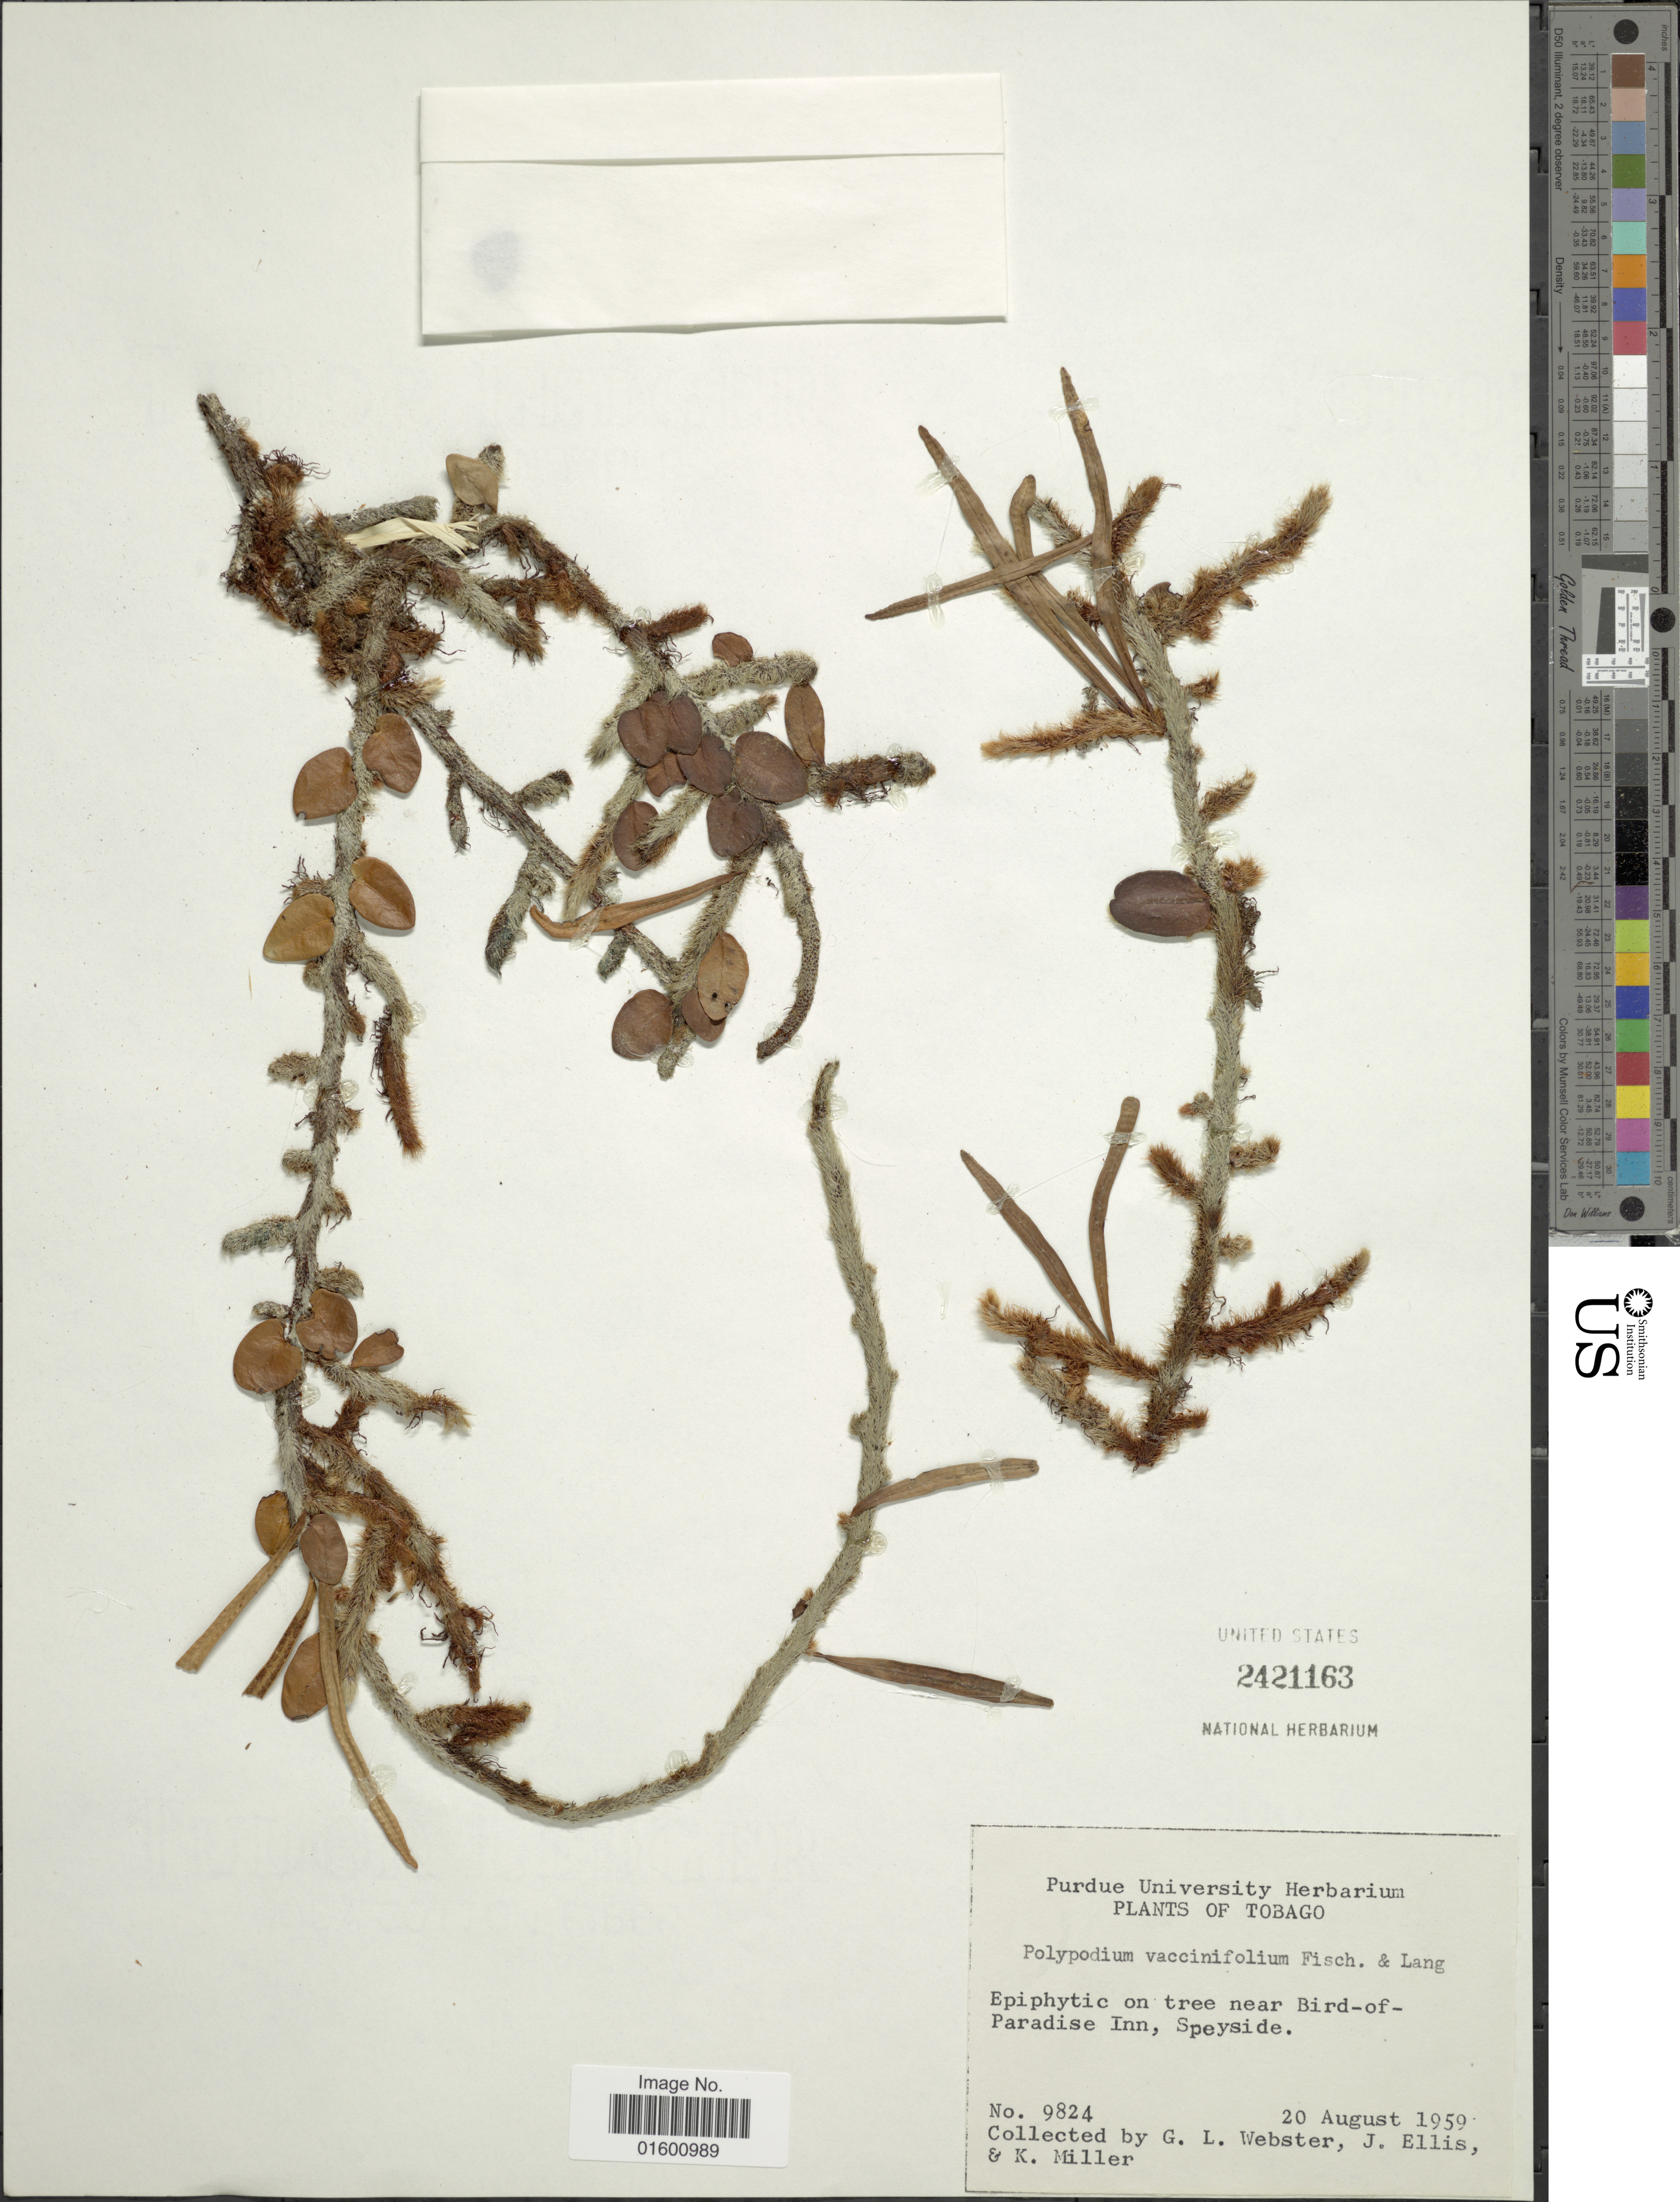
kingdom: Plantae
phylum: Tracheophyta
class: Polypodiopsida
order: Polypodiales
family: Polypodiaceae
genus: Microgramma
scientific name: Microgramma vaccinifolia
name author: (Langsd. & Fisch.) Copel.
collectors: G. L. Webster, J. Ellis & K. Miller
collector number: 9824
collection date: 1959-08-20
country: Trinidad and Tobago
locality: Epiphytic on tree near Nird of Paradise Inn, Speyside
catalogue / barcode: US 2421163